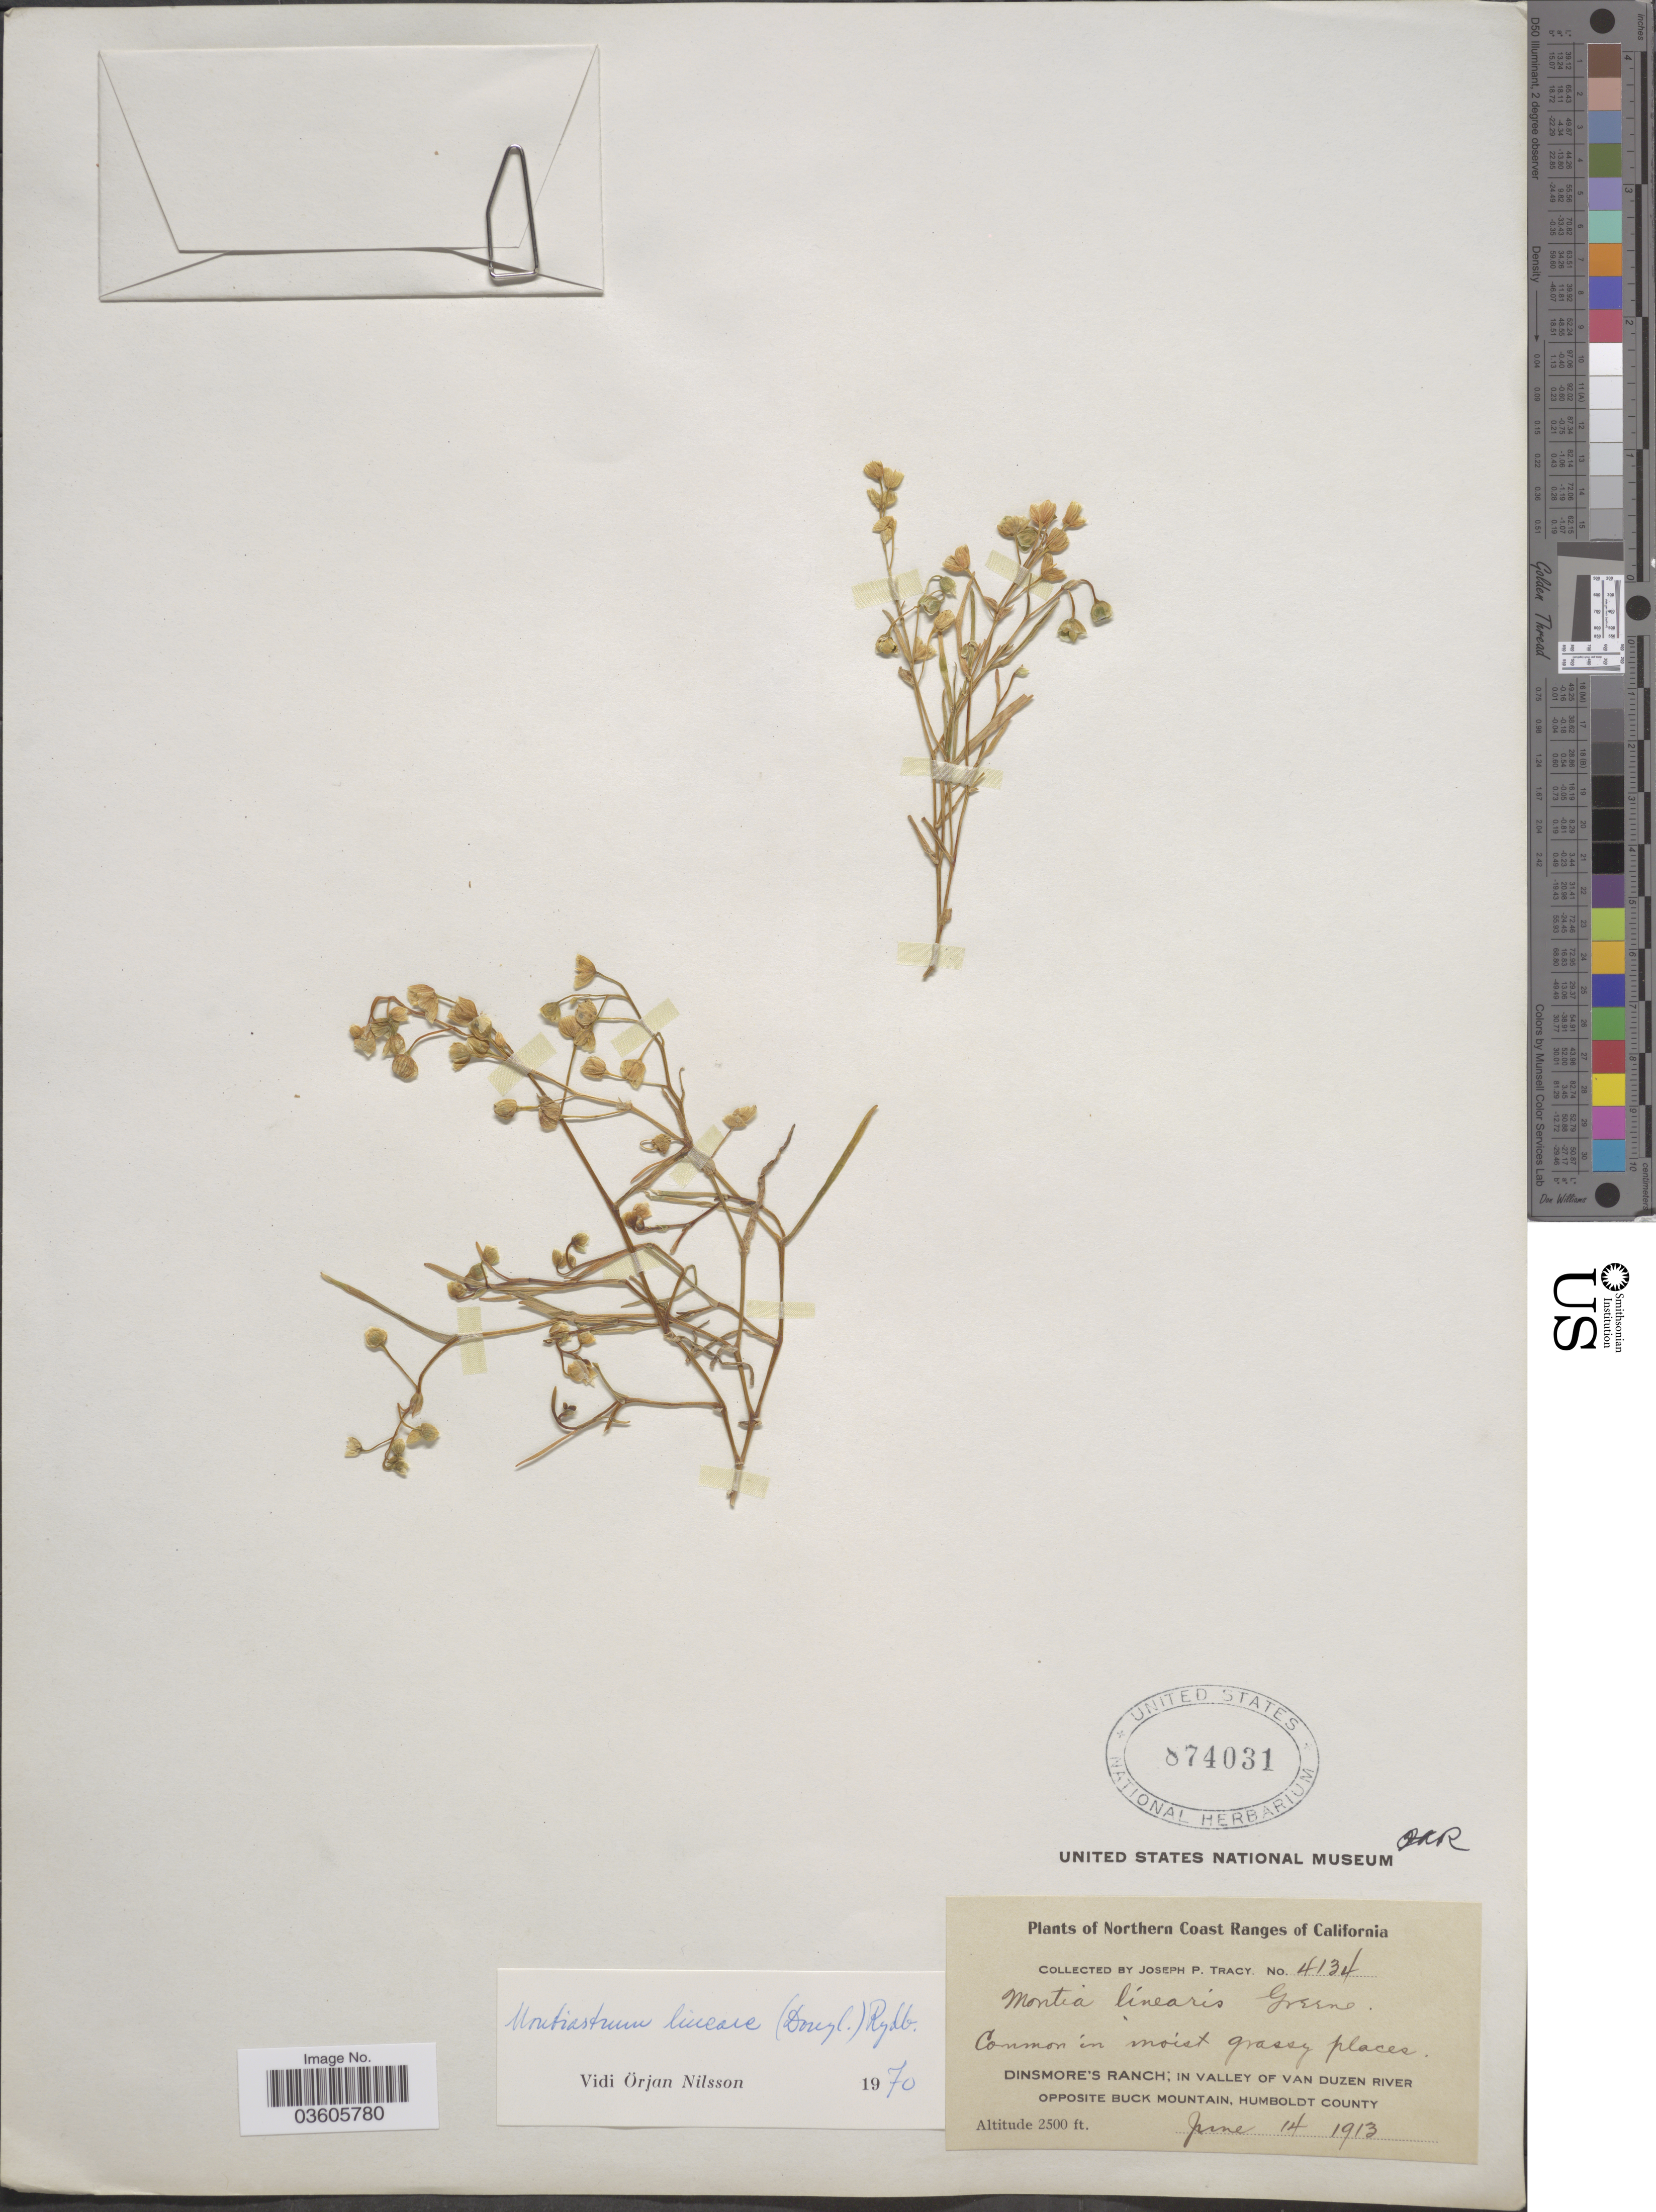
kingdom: Plantae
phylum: Tracheophyta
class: Magnoliopsida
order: Caryophyllales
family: Montiaceae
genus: Montia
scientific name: Montia linearis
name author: (Douglas) Greene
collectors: J. Tracy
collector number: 4134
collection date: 1913-06-14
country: United States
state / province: California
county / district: Humboldt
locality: Northern Coast Ranges at California. Dinsmore's Ranch; in valley of Van Duzen River opposite Buck Mountain, Humboldt County.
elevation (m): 762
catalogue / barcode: US 874031